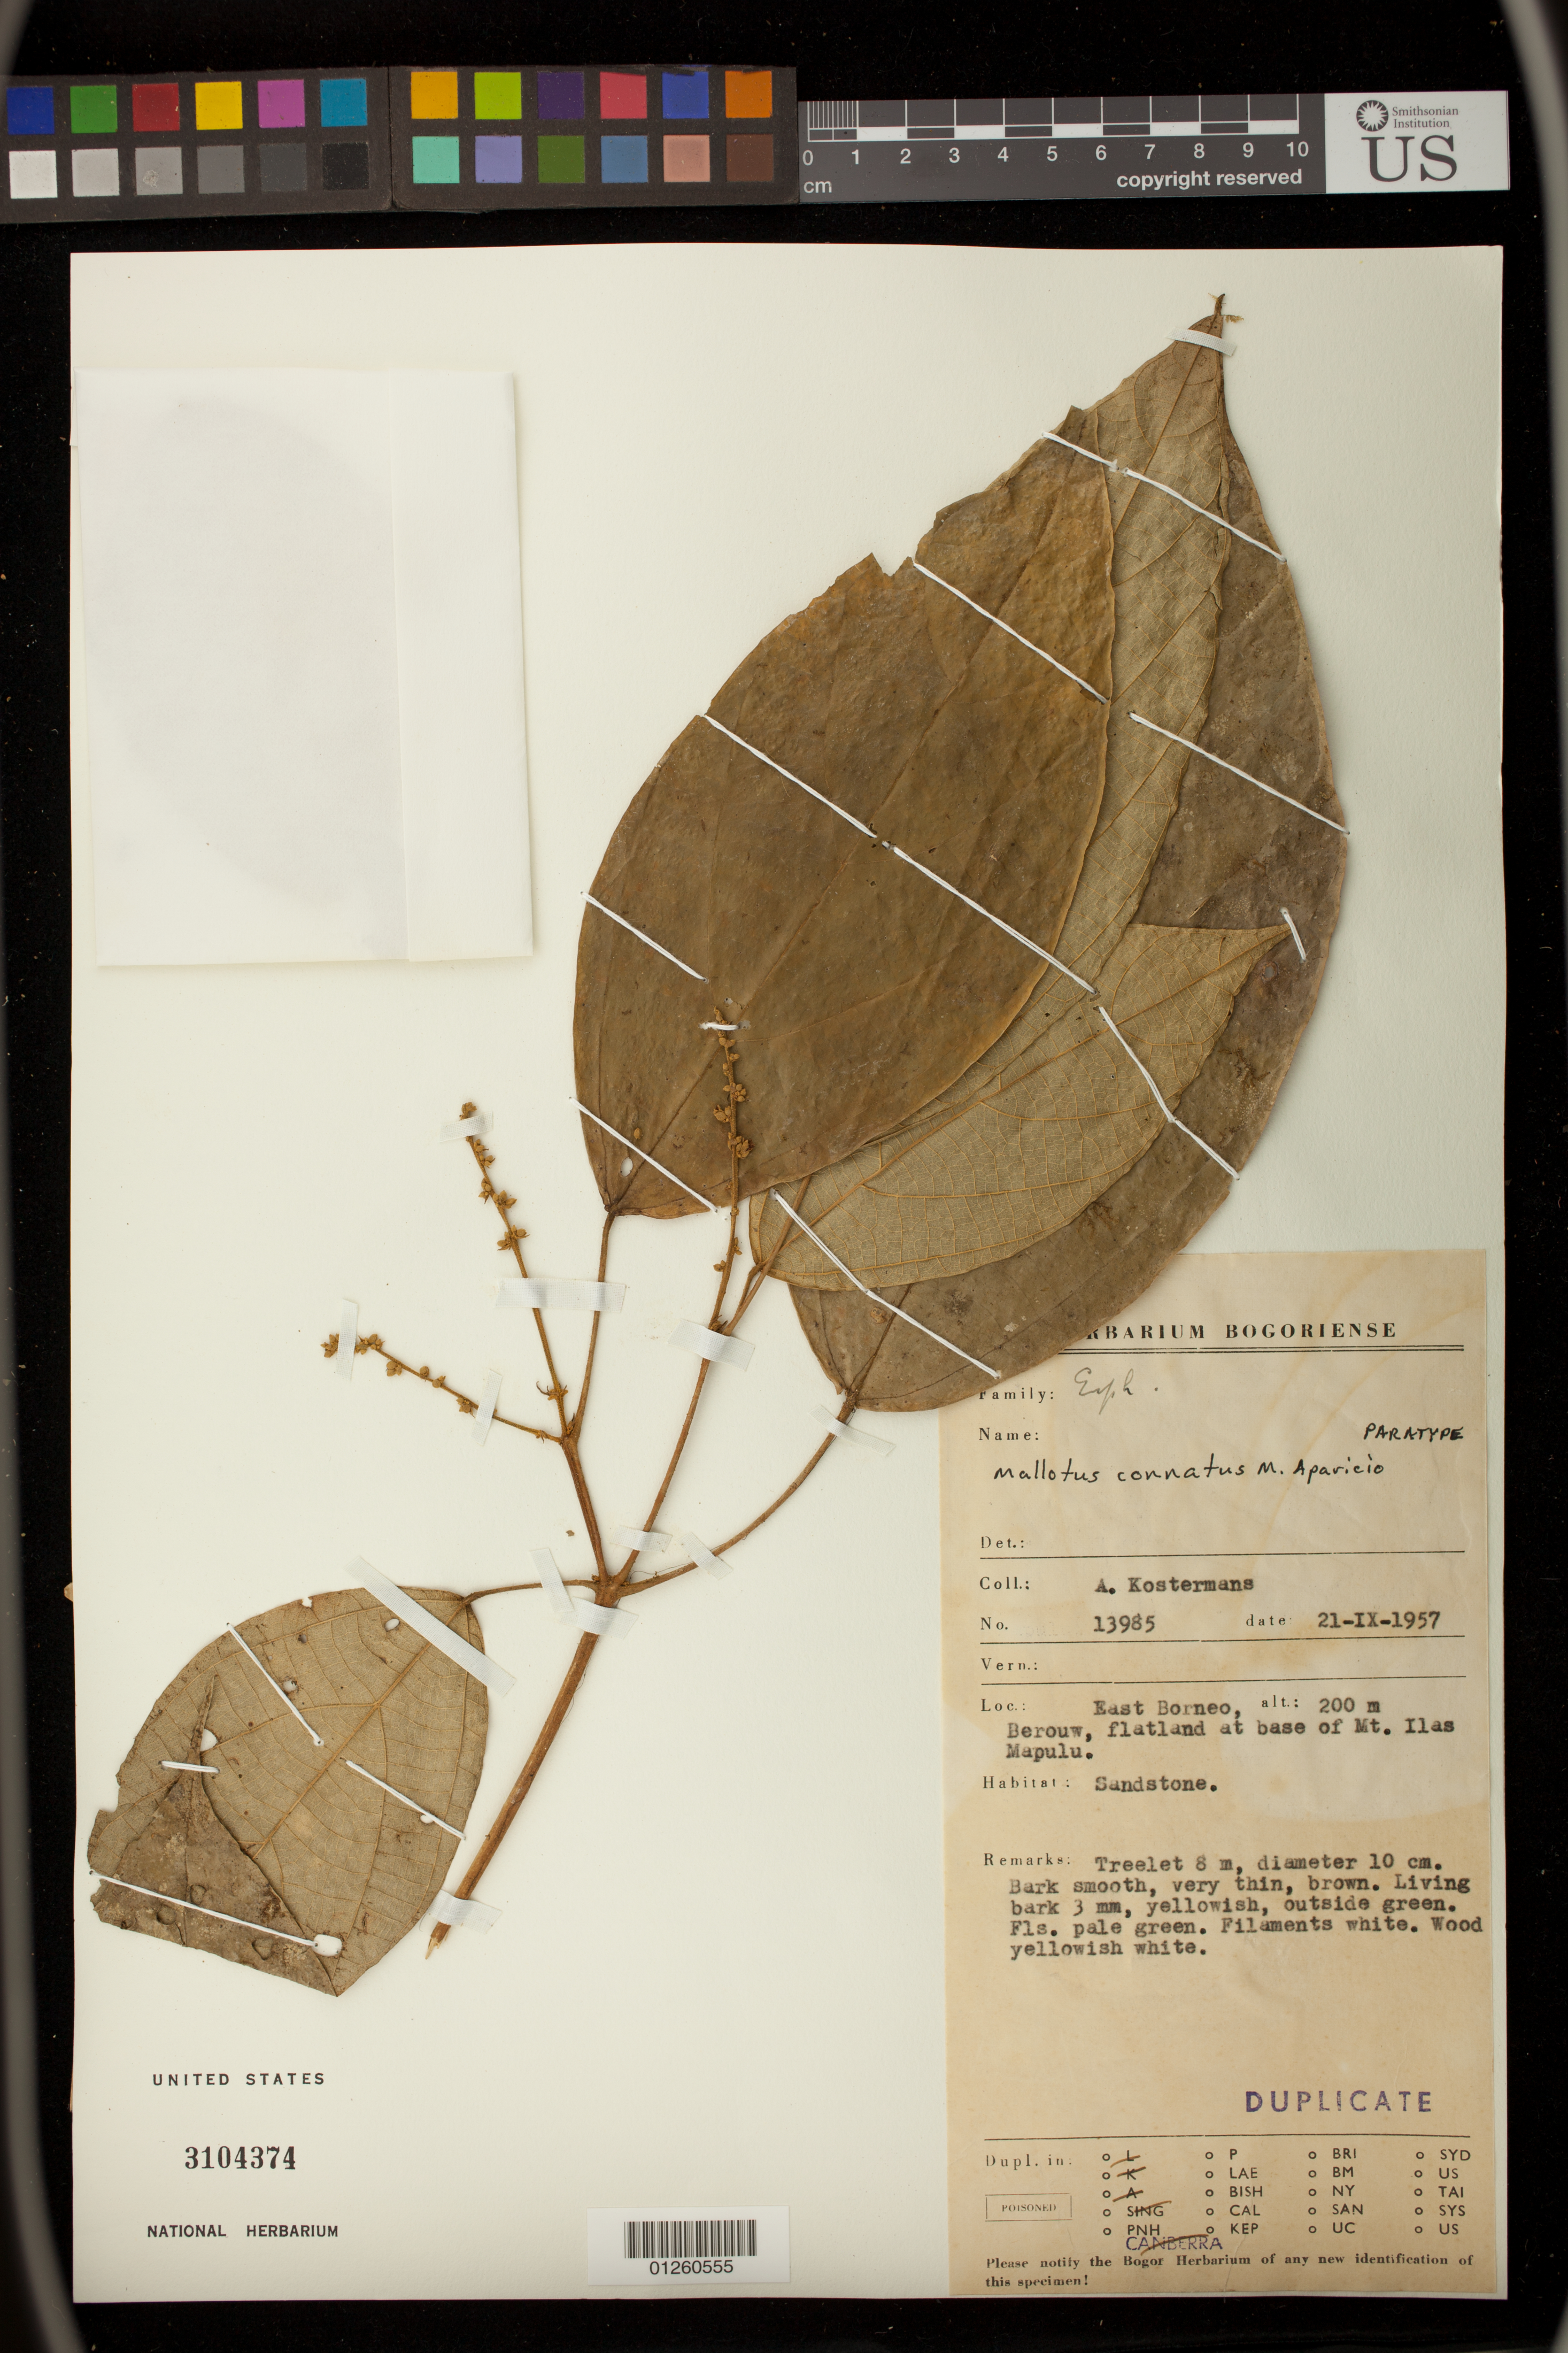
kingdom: Plantae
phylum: Tracheophyta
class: Magnoliopsida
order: Malpighiales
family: Euphorbiaceae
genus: Mallotus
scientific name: Mallotus connatus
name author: Aparicio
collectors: A. J. G. Kostermans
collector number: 13985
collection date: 1957-09-21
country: Malaysia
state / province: East Kalimantan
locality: Berouw, flatland at base of Mt. Ilas Mapulu, East Borneo.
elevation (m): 200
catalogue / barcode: US 3104374